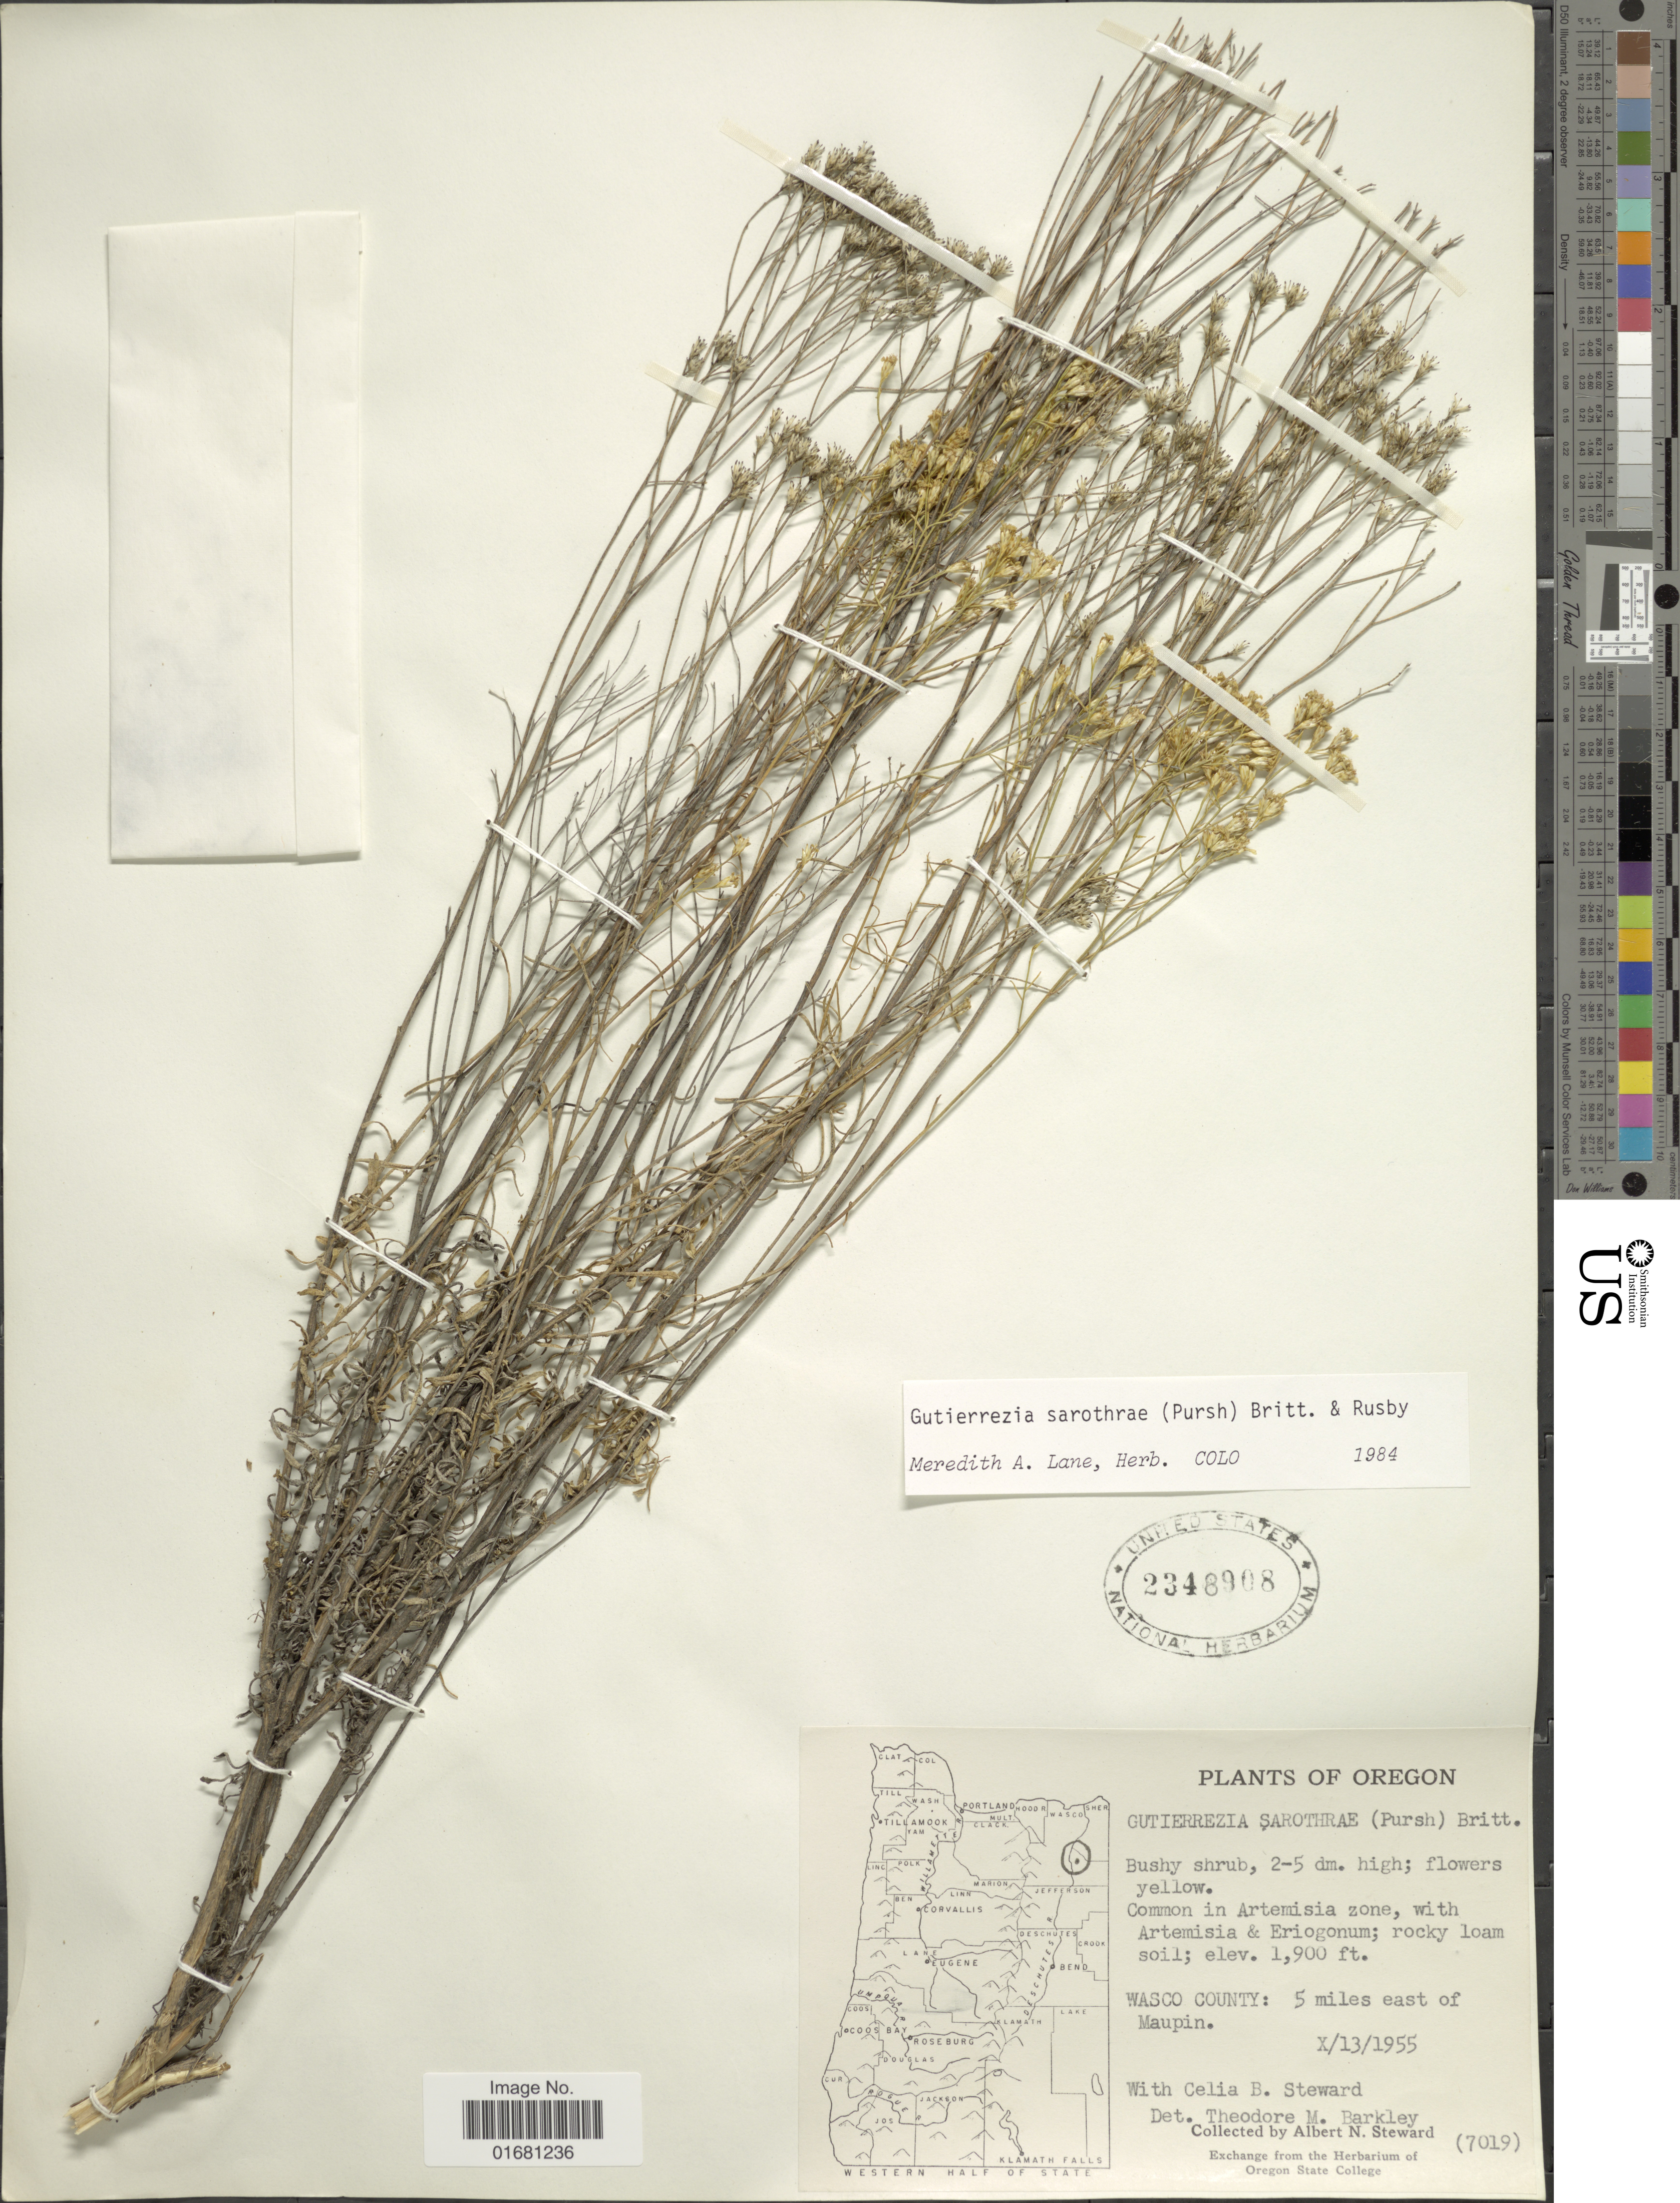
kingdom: Plantae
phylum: Tracheophyta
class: Magnoliopsida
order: Asterales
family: Asteraceae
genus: Gutierrezia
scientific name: Gutierrezia sarothrae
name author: (Pursh) Britton & Rusby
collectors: A. N. Steward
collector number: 7019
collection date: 1955-10-13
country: United States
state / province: Oregon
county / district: Wasco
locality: Oregon. Wasco County: 5 miles east of Maupin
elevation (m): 579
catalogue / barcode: US 2348908